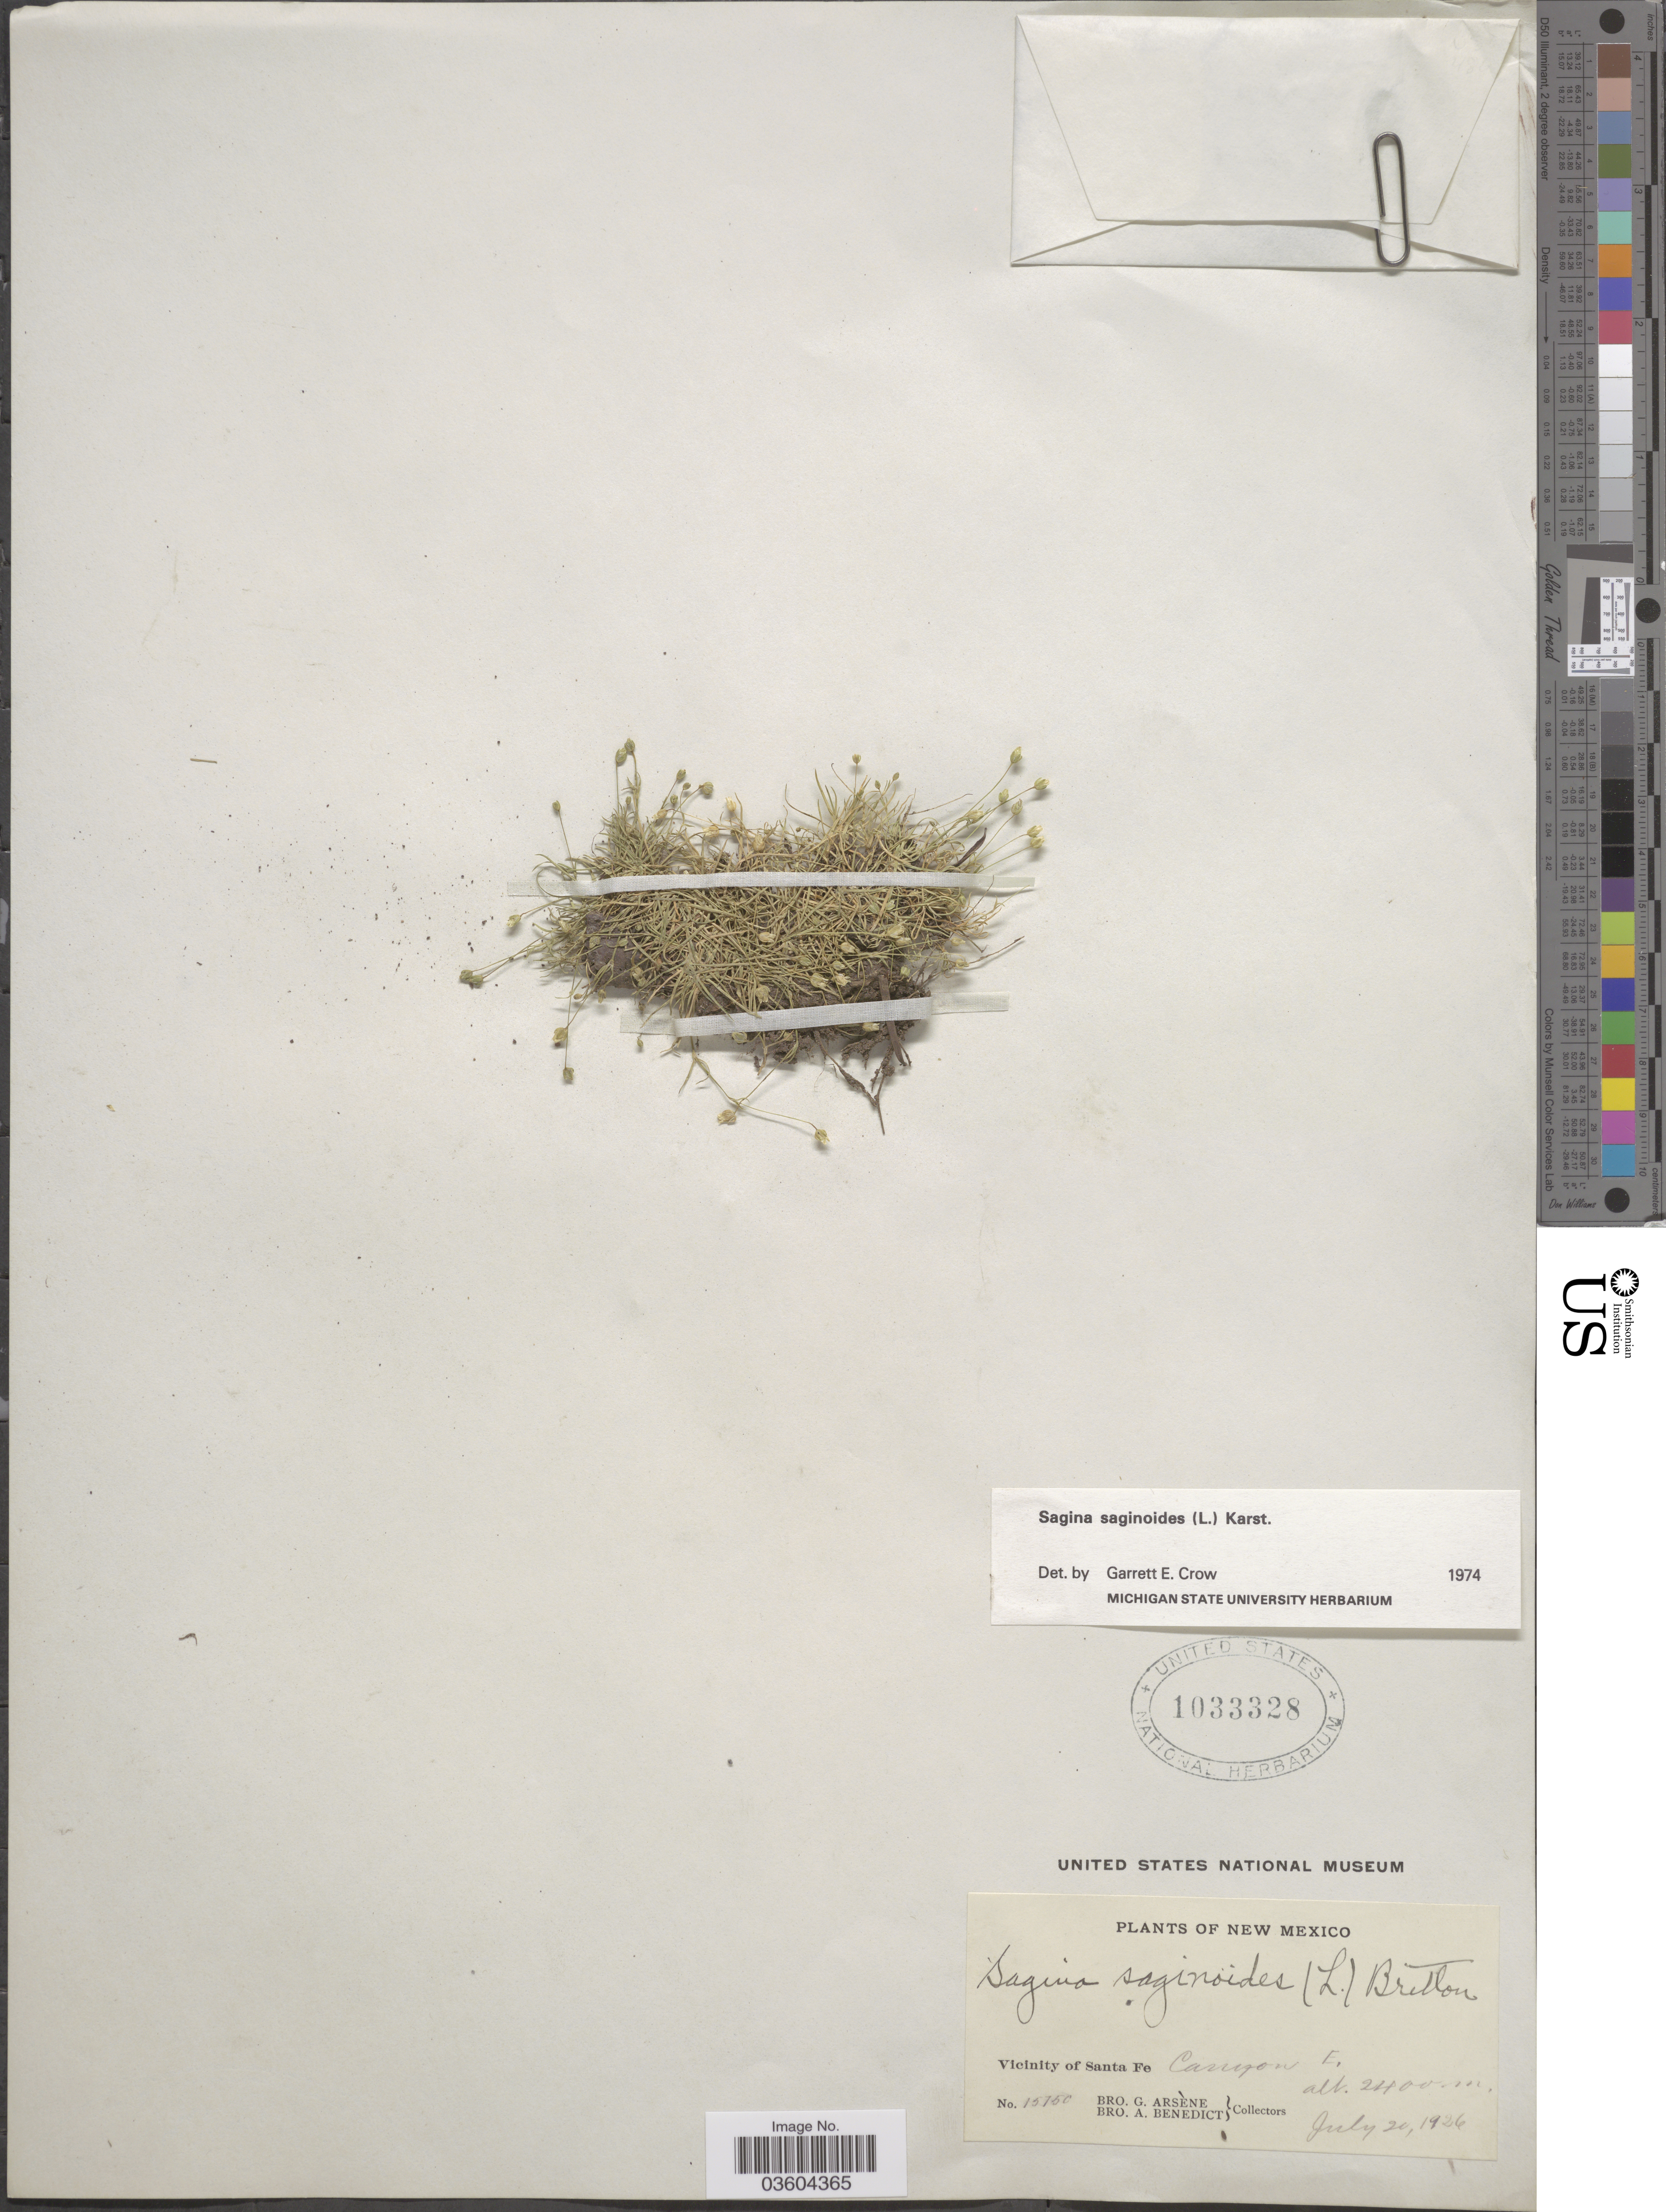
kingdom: Plantae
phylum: Tracheophyta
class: Magnoliopsida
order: Caryophyllales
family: Caryophyllaceae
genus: Sagina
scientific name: Sagina saginoides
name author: (L.) H. Karst.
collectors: Bro. G. Arsène & Bro. A. Benedict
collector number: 15750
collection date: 1926-07-20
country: United States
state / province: New Mexico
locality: Vicinity of Santa Fe. Canyon E.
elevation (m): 2400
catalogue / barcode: US 1033328